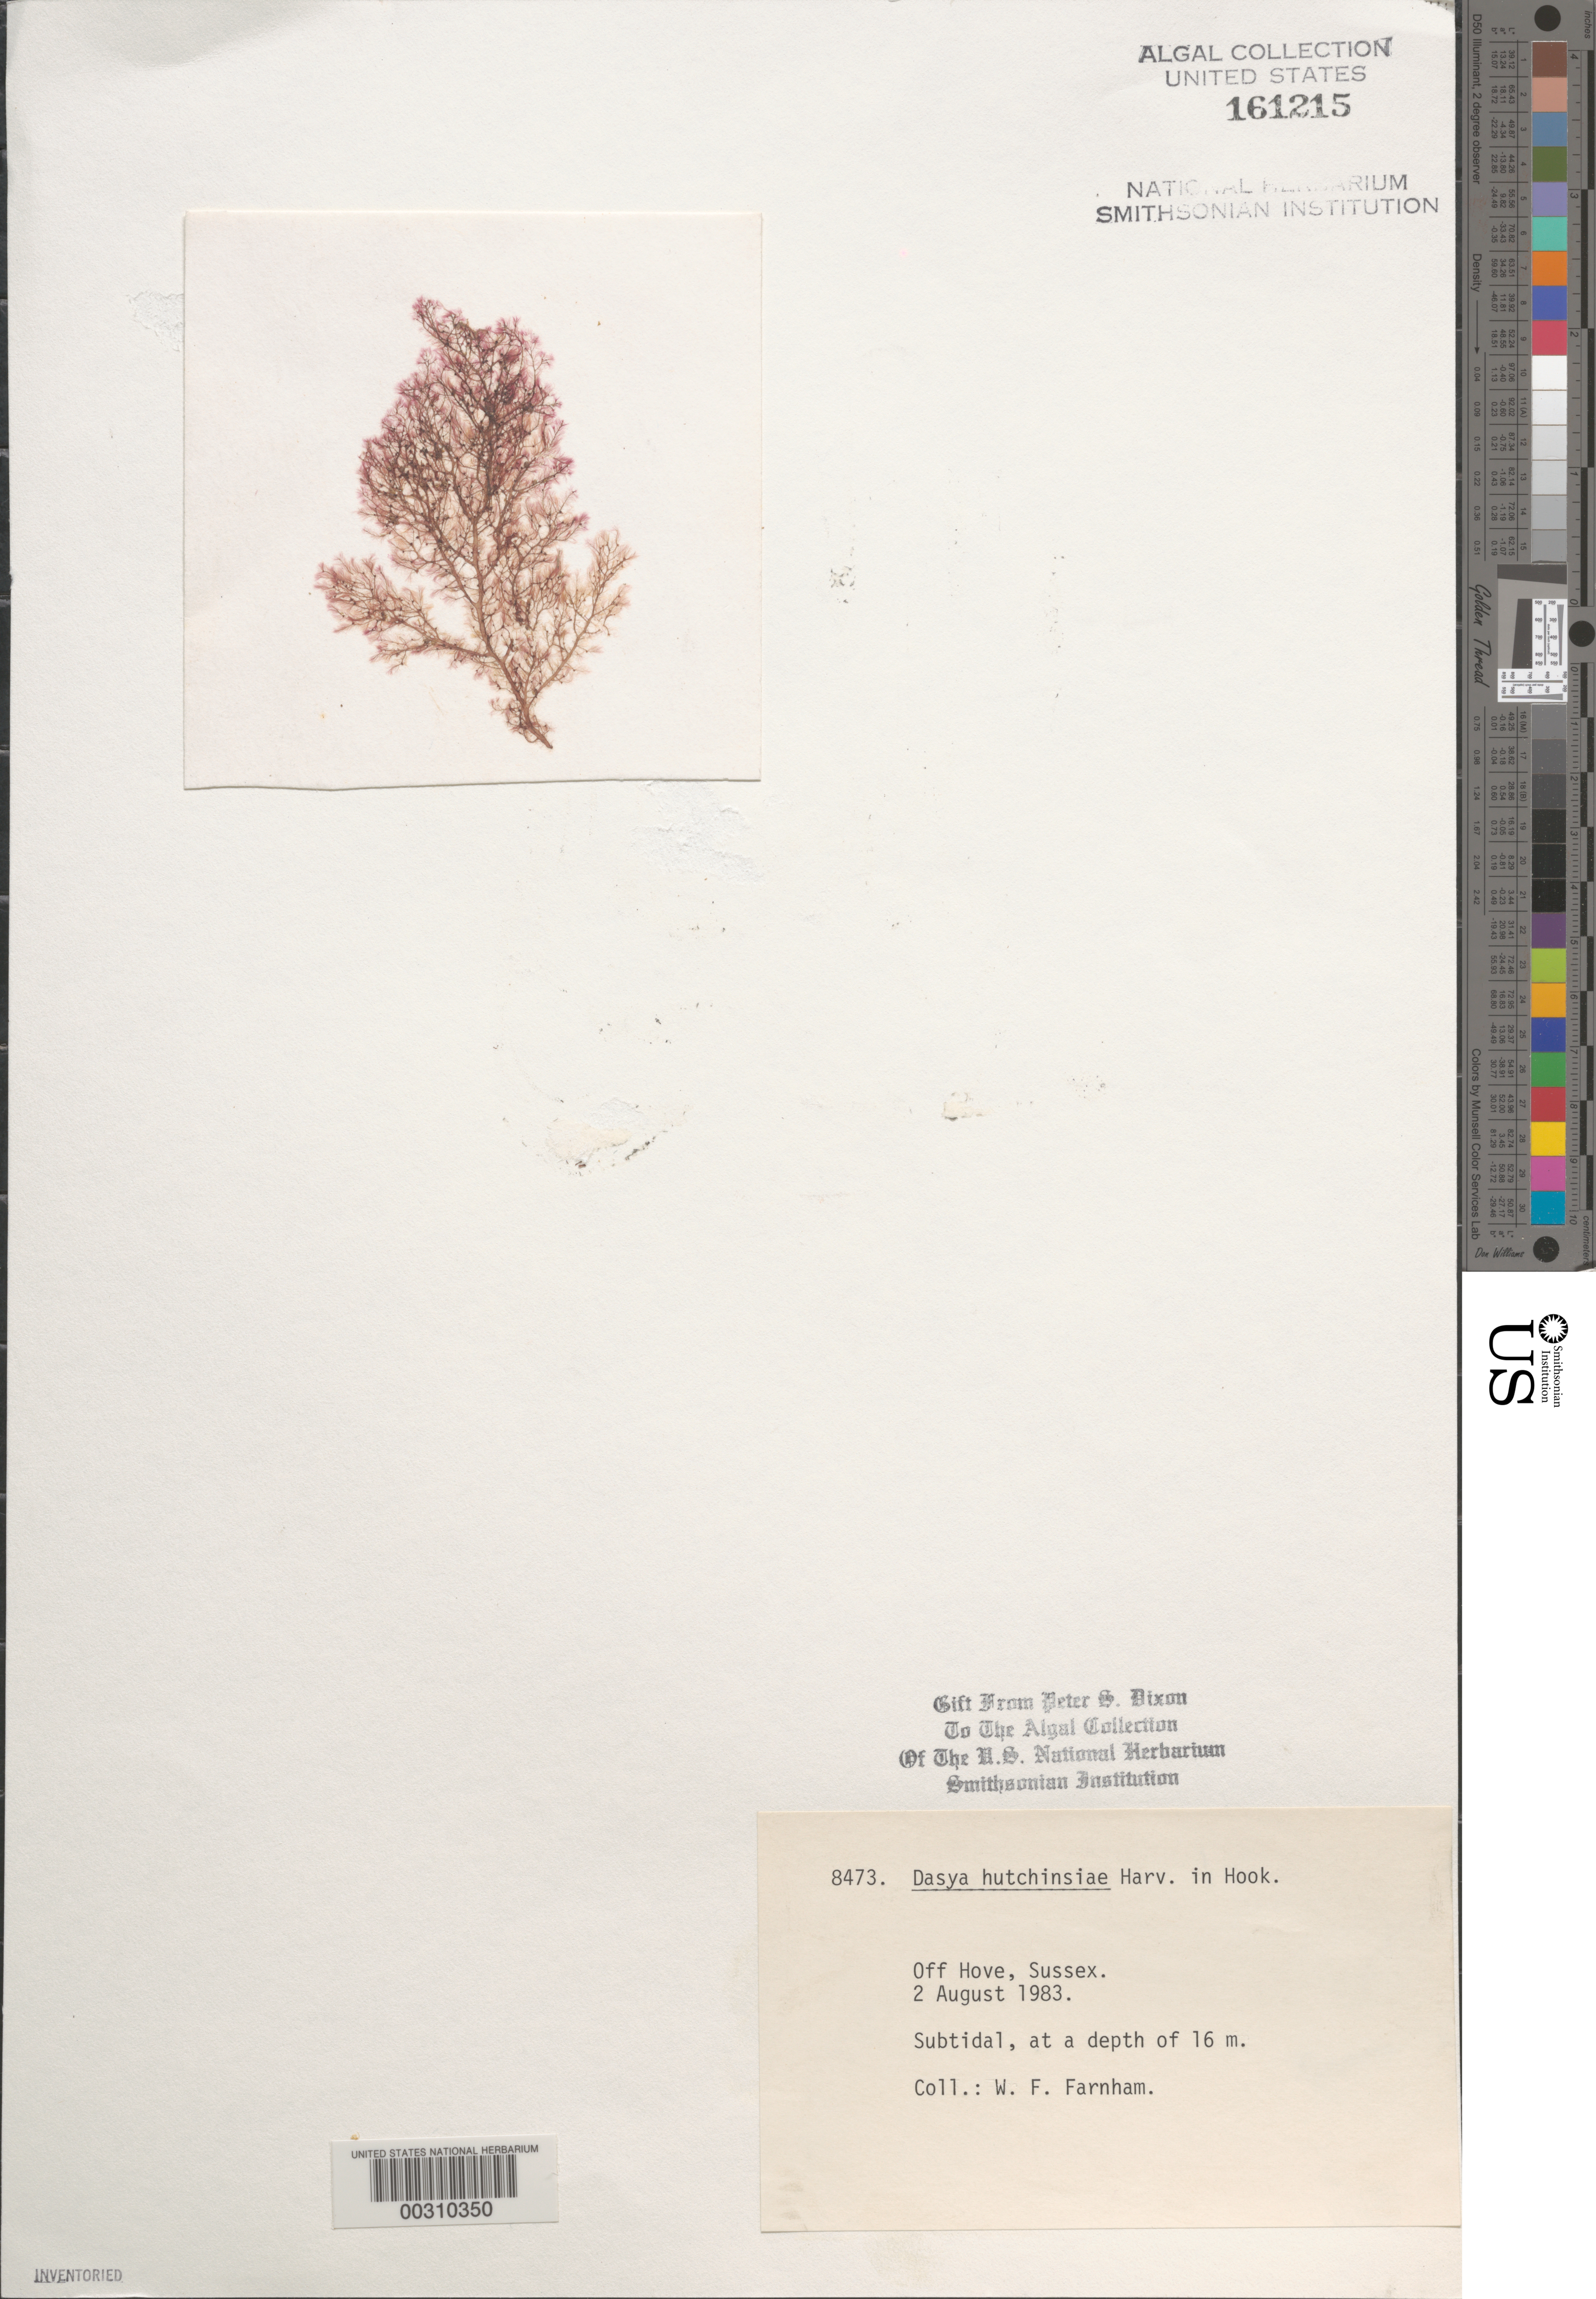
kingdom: Plantae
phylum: Rhodophyta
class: Florideophyceae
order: Ceramiales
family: Dasyaceae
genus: Dasya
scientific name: Dasya hutchinsiae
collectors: W. Farnham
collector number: PSD 8473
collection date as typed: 02 Aug 1983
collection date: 1983-08-02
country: United Kingdom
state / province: England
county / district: East Sussex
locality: Off Hove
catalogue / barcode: US 161215